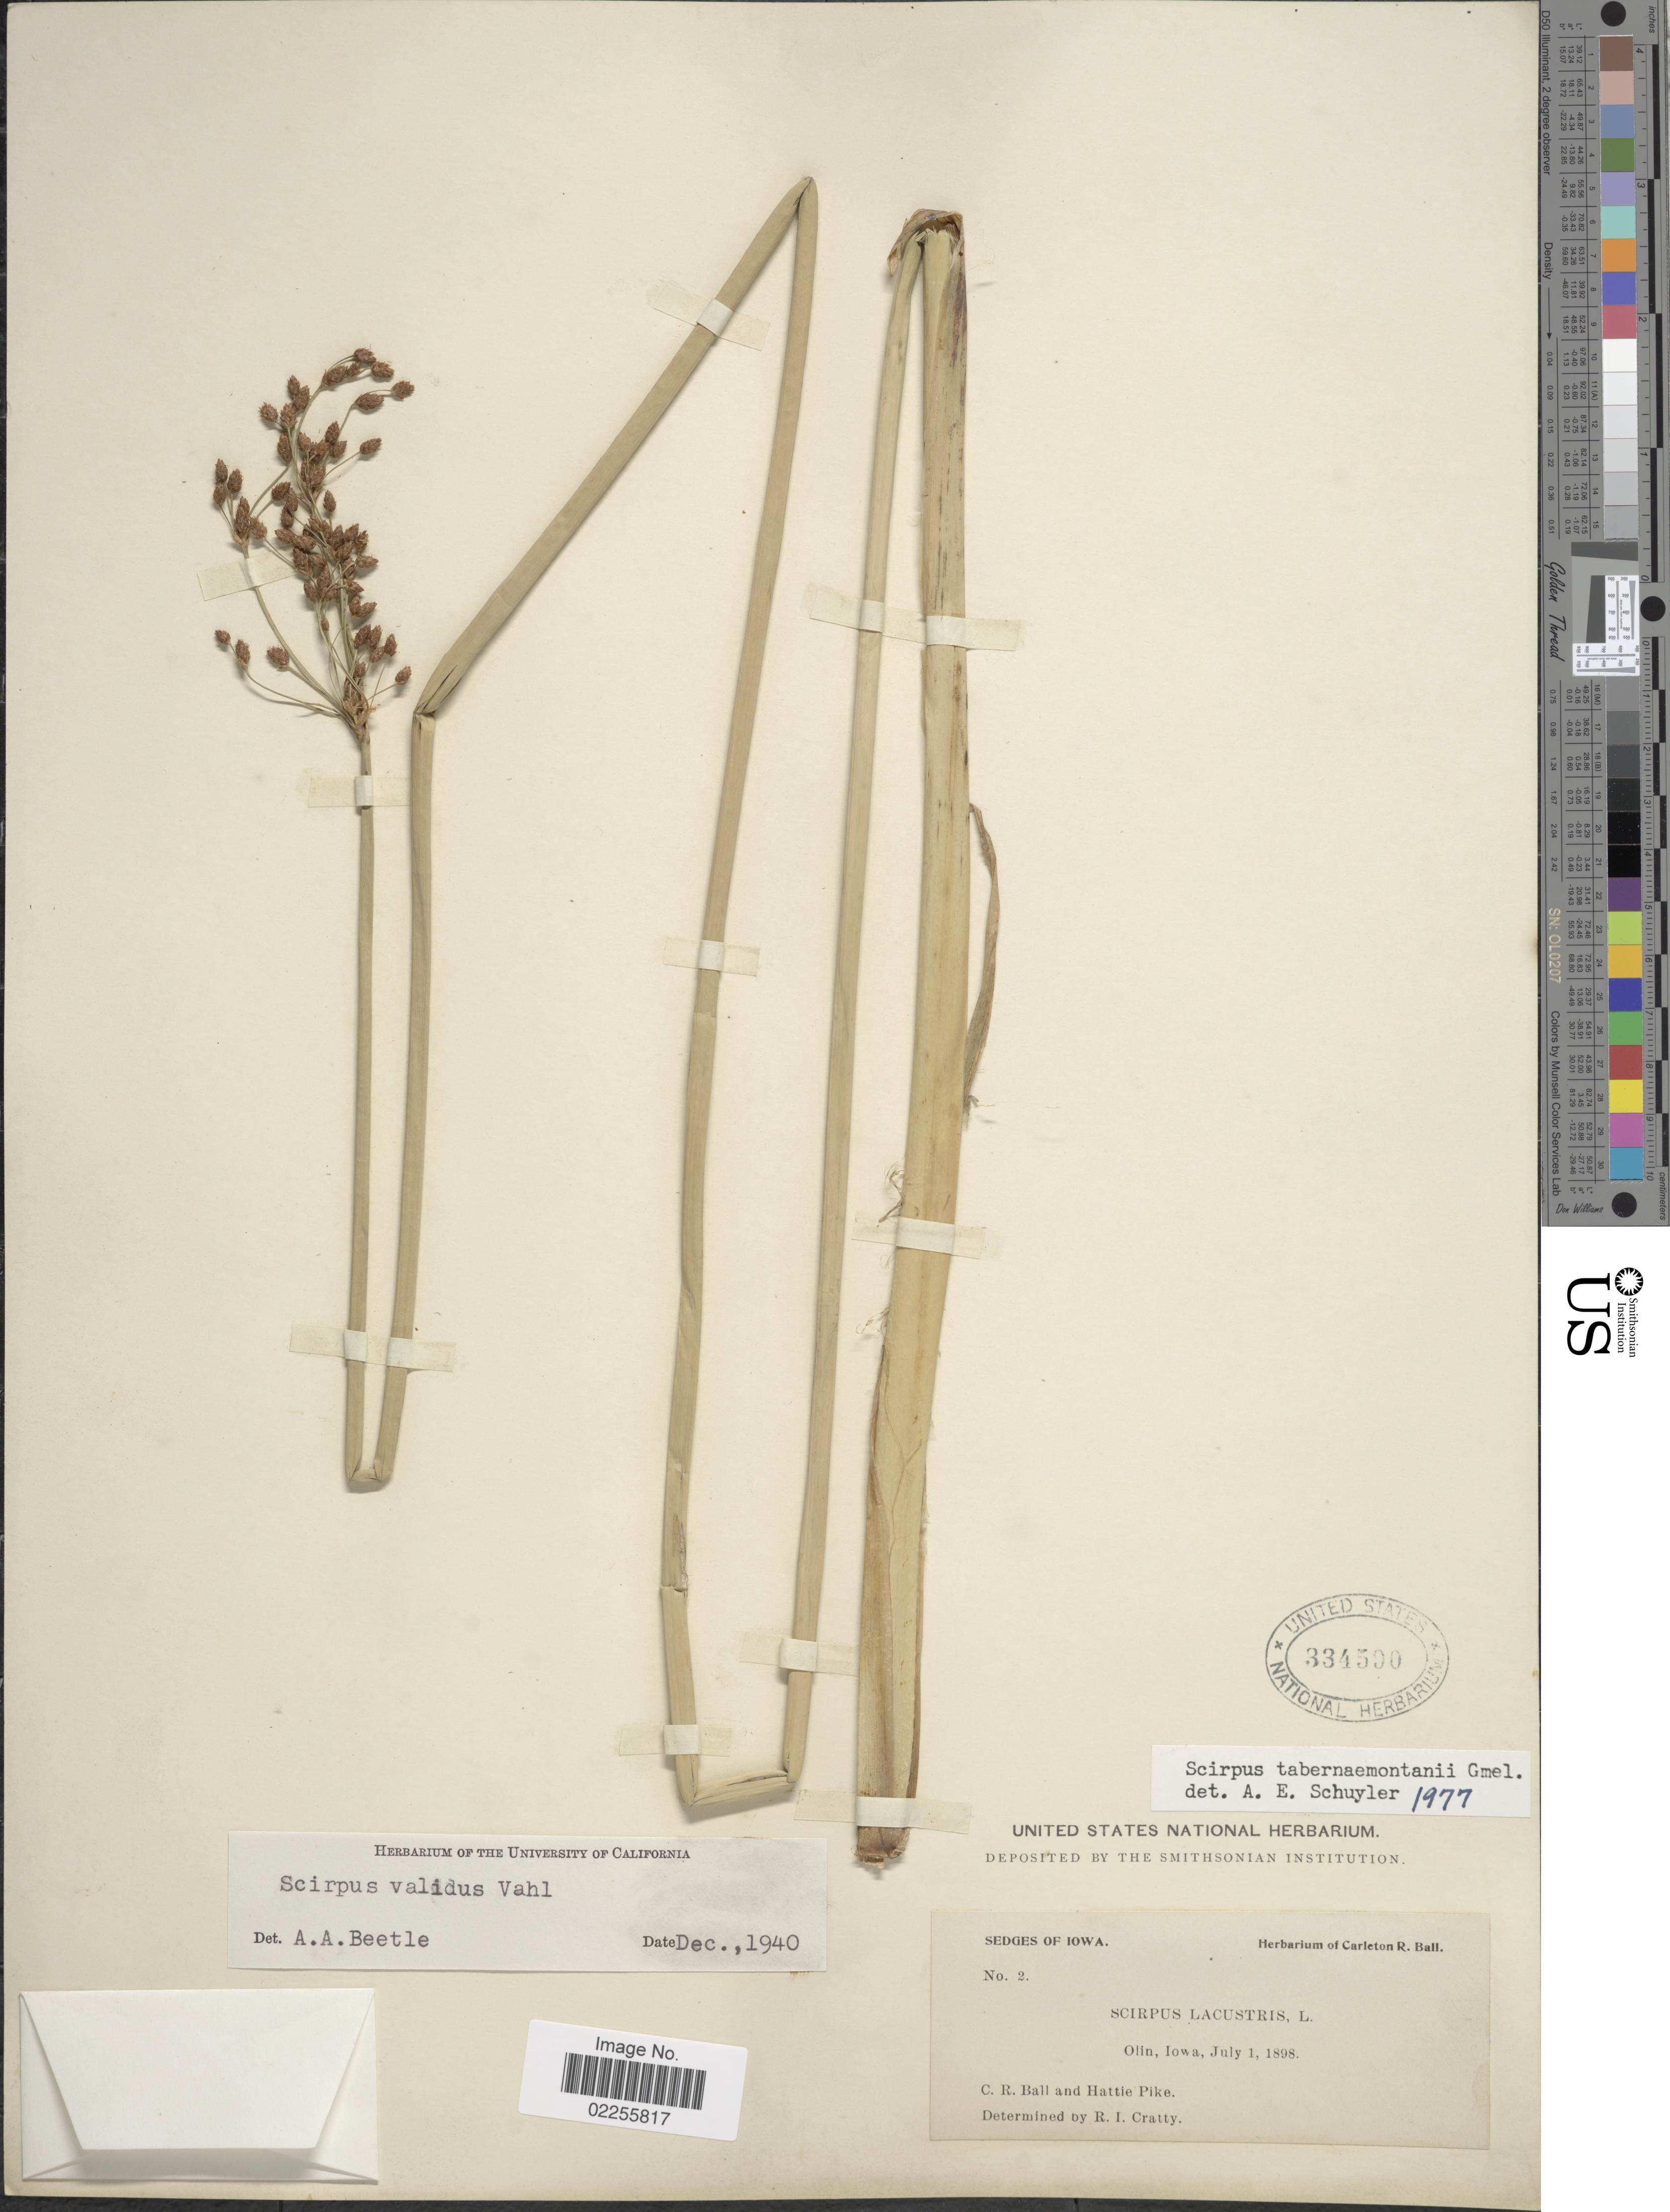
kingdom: Plantae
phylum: Tracheophyta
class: Liliopsida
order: Poales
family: Cyperaceae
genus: Schoenoplectus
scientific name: Schoenoplectus tabernaemontani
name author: (C.C. Gmel.) Palla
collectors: C. R. Ball & H. Pike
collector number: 2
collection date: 1898-07-01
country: United States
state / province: Iowa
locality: Olin.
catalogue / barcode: US 334500